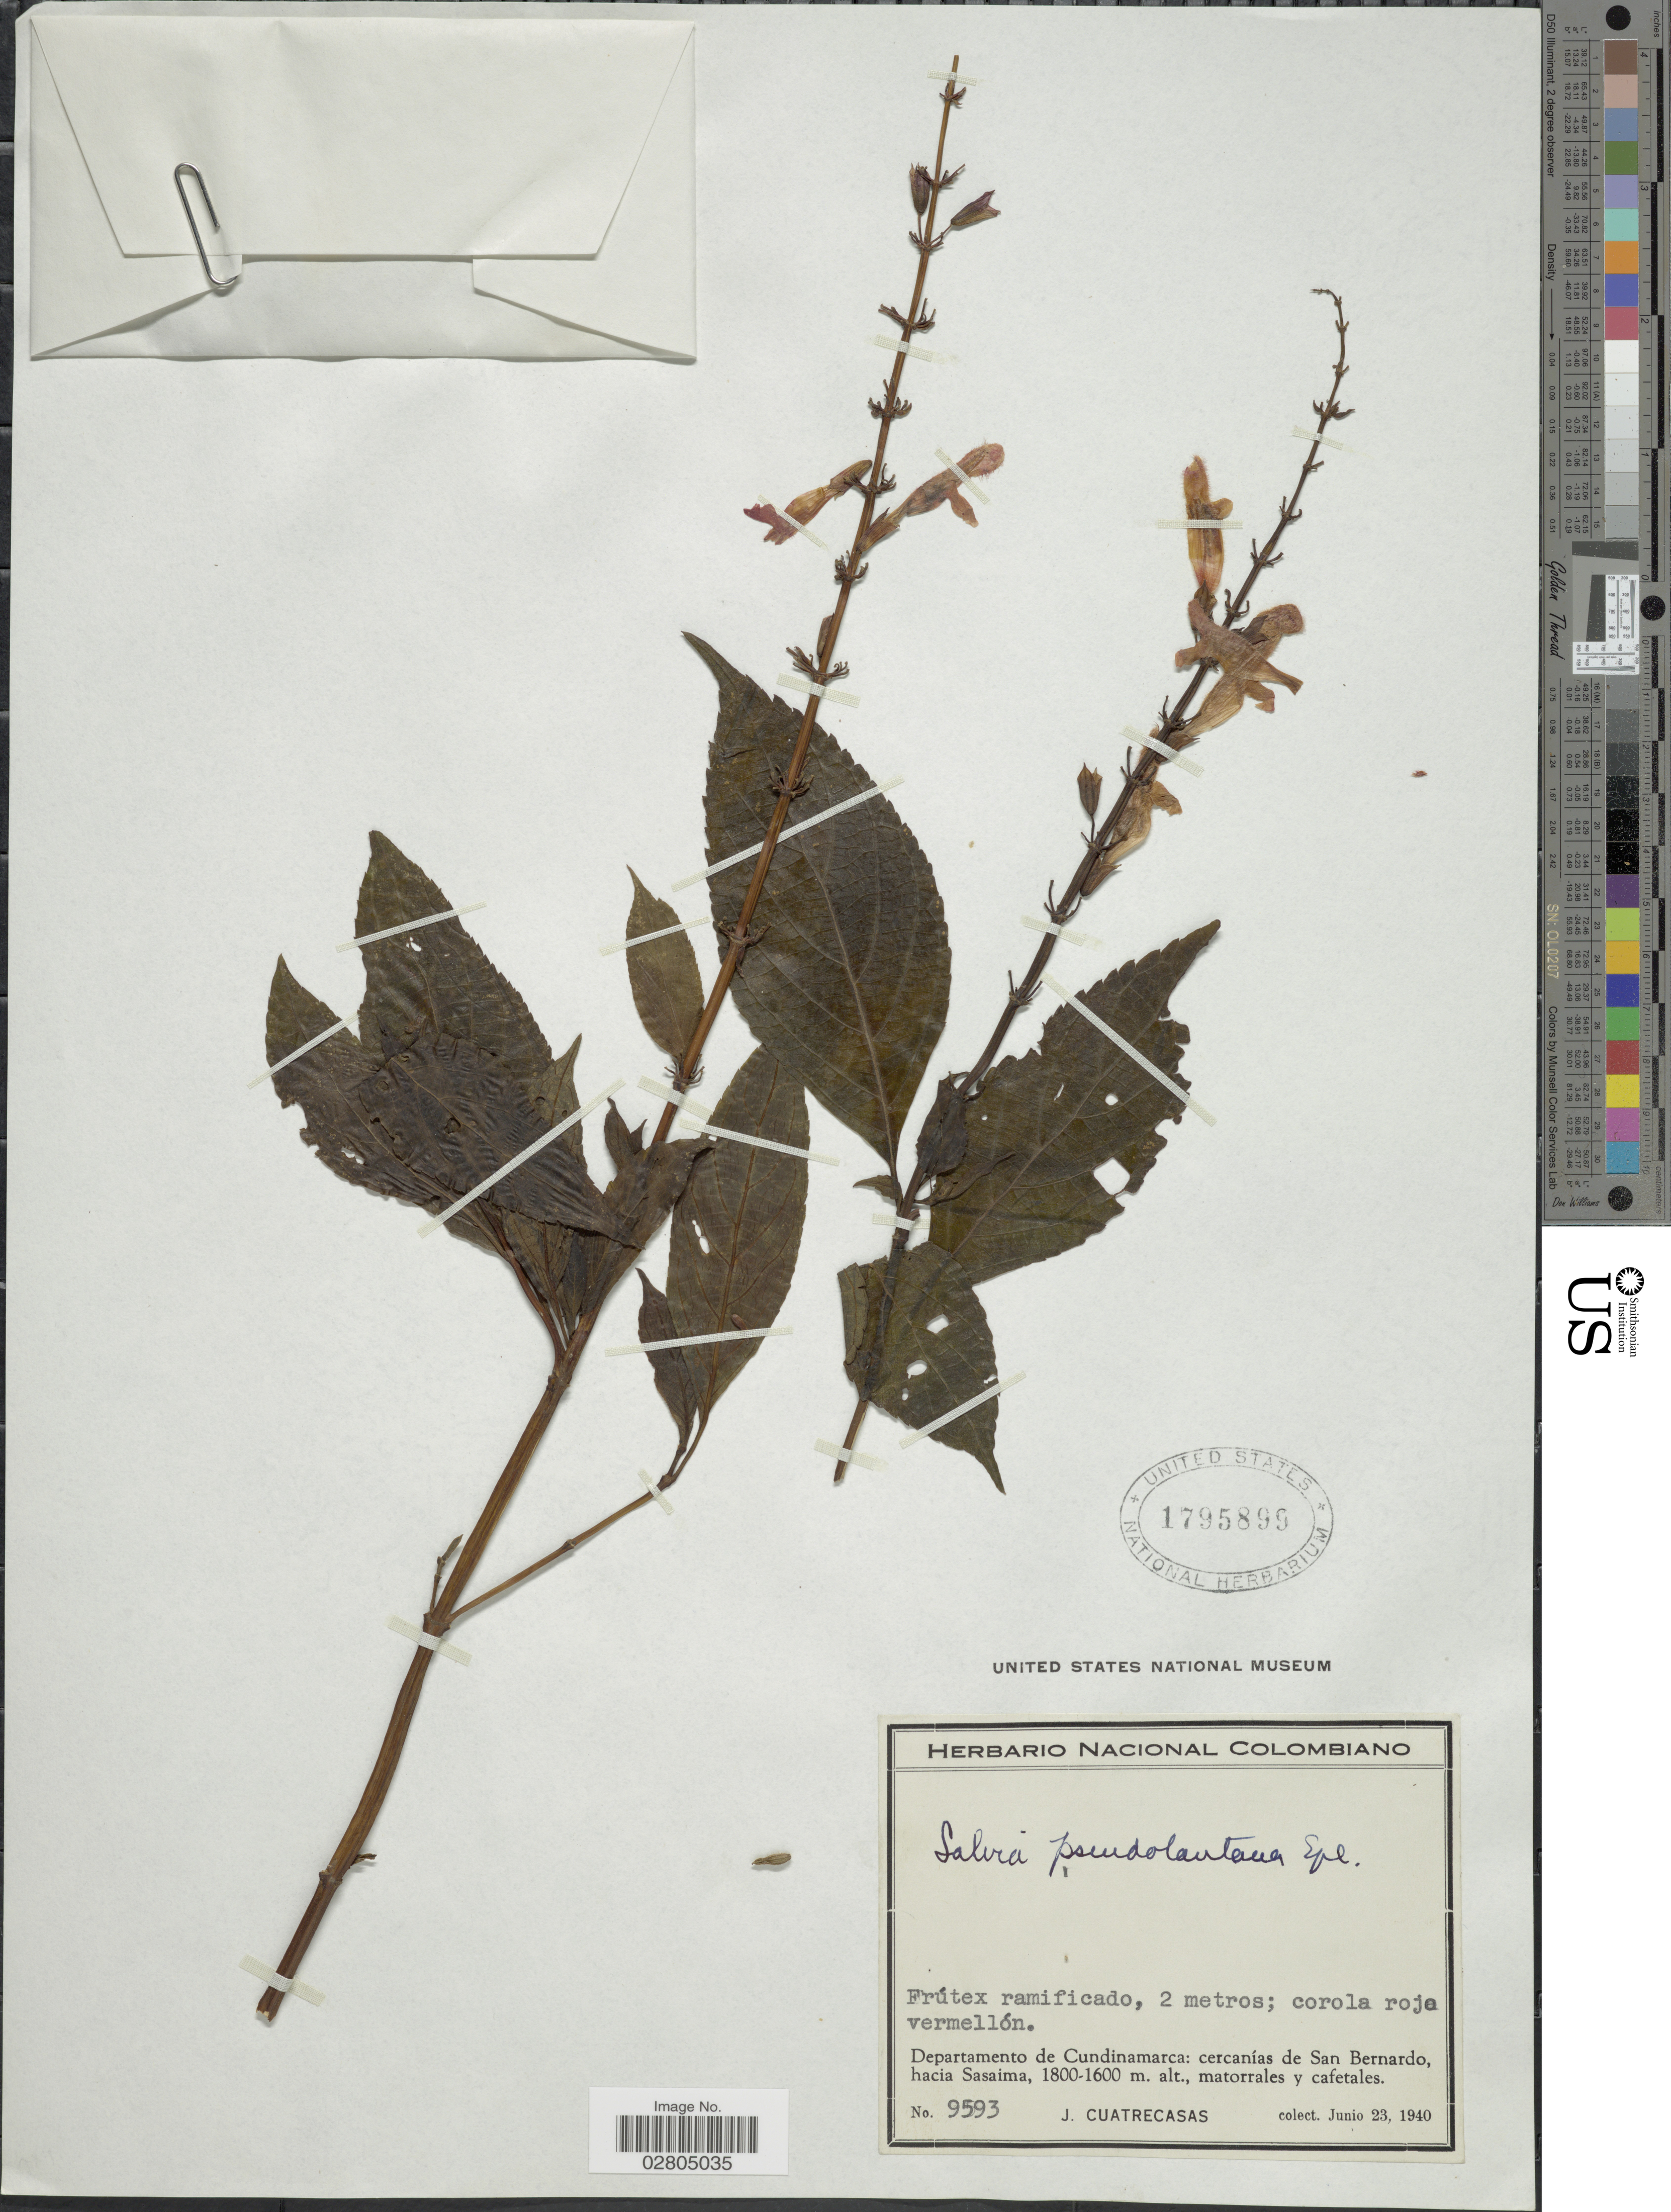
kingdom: Plantae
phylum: Tracheophyta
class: Magnoliopsida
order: Lamiales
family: Lamiaceae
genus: Salvia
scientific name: Salvia rufula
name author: Kunth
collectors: J. Cuatrecasas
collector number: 9593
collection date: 1940-06-23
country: Colombia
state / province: Cundinamarca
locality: Departamento de Cundinamarca: Cercanías de San Bernardo, hacia Sasaima.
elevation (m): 1600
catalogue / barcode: US 1795899